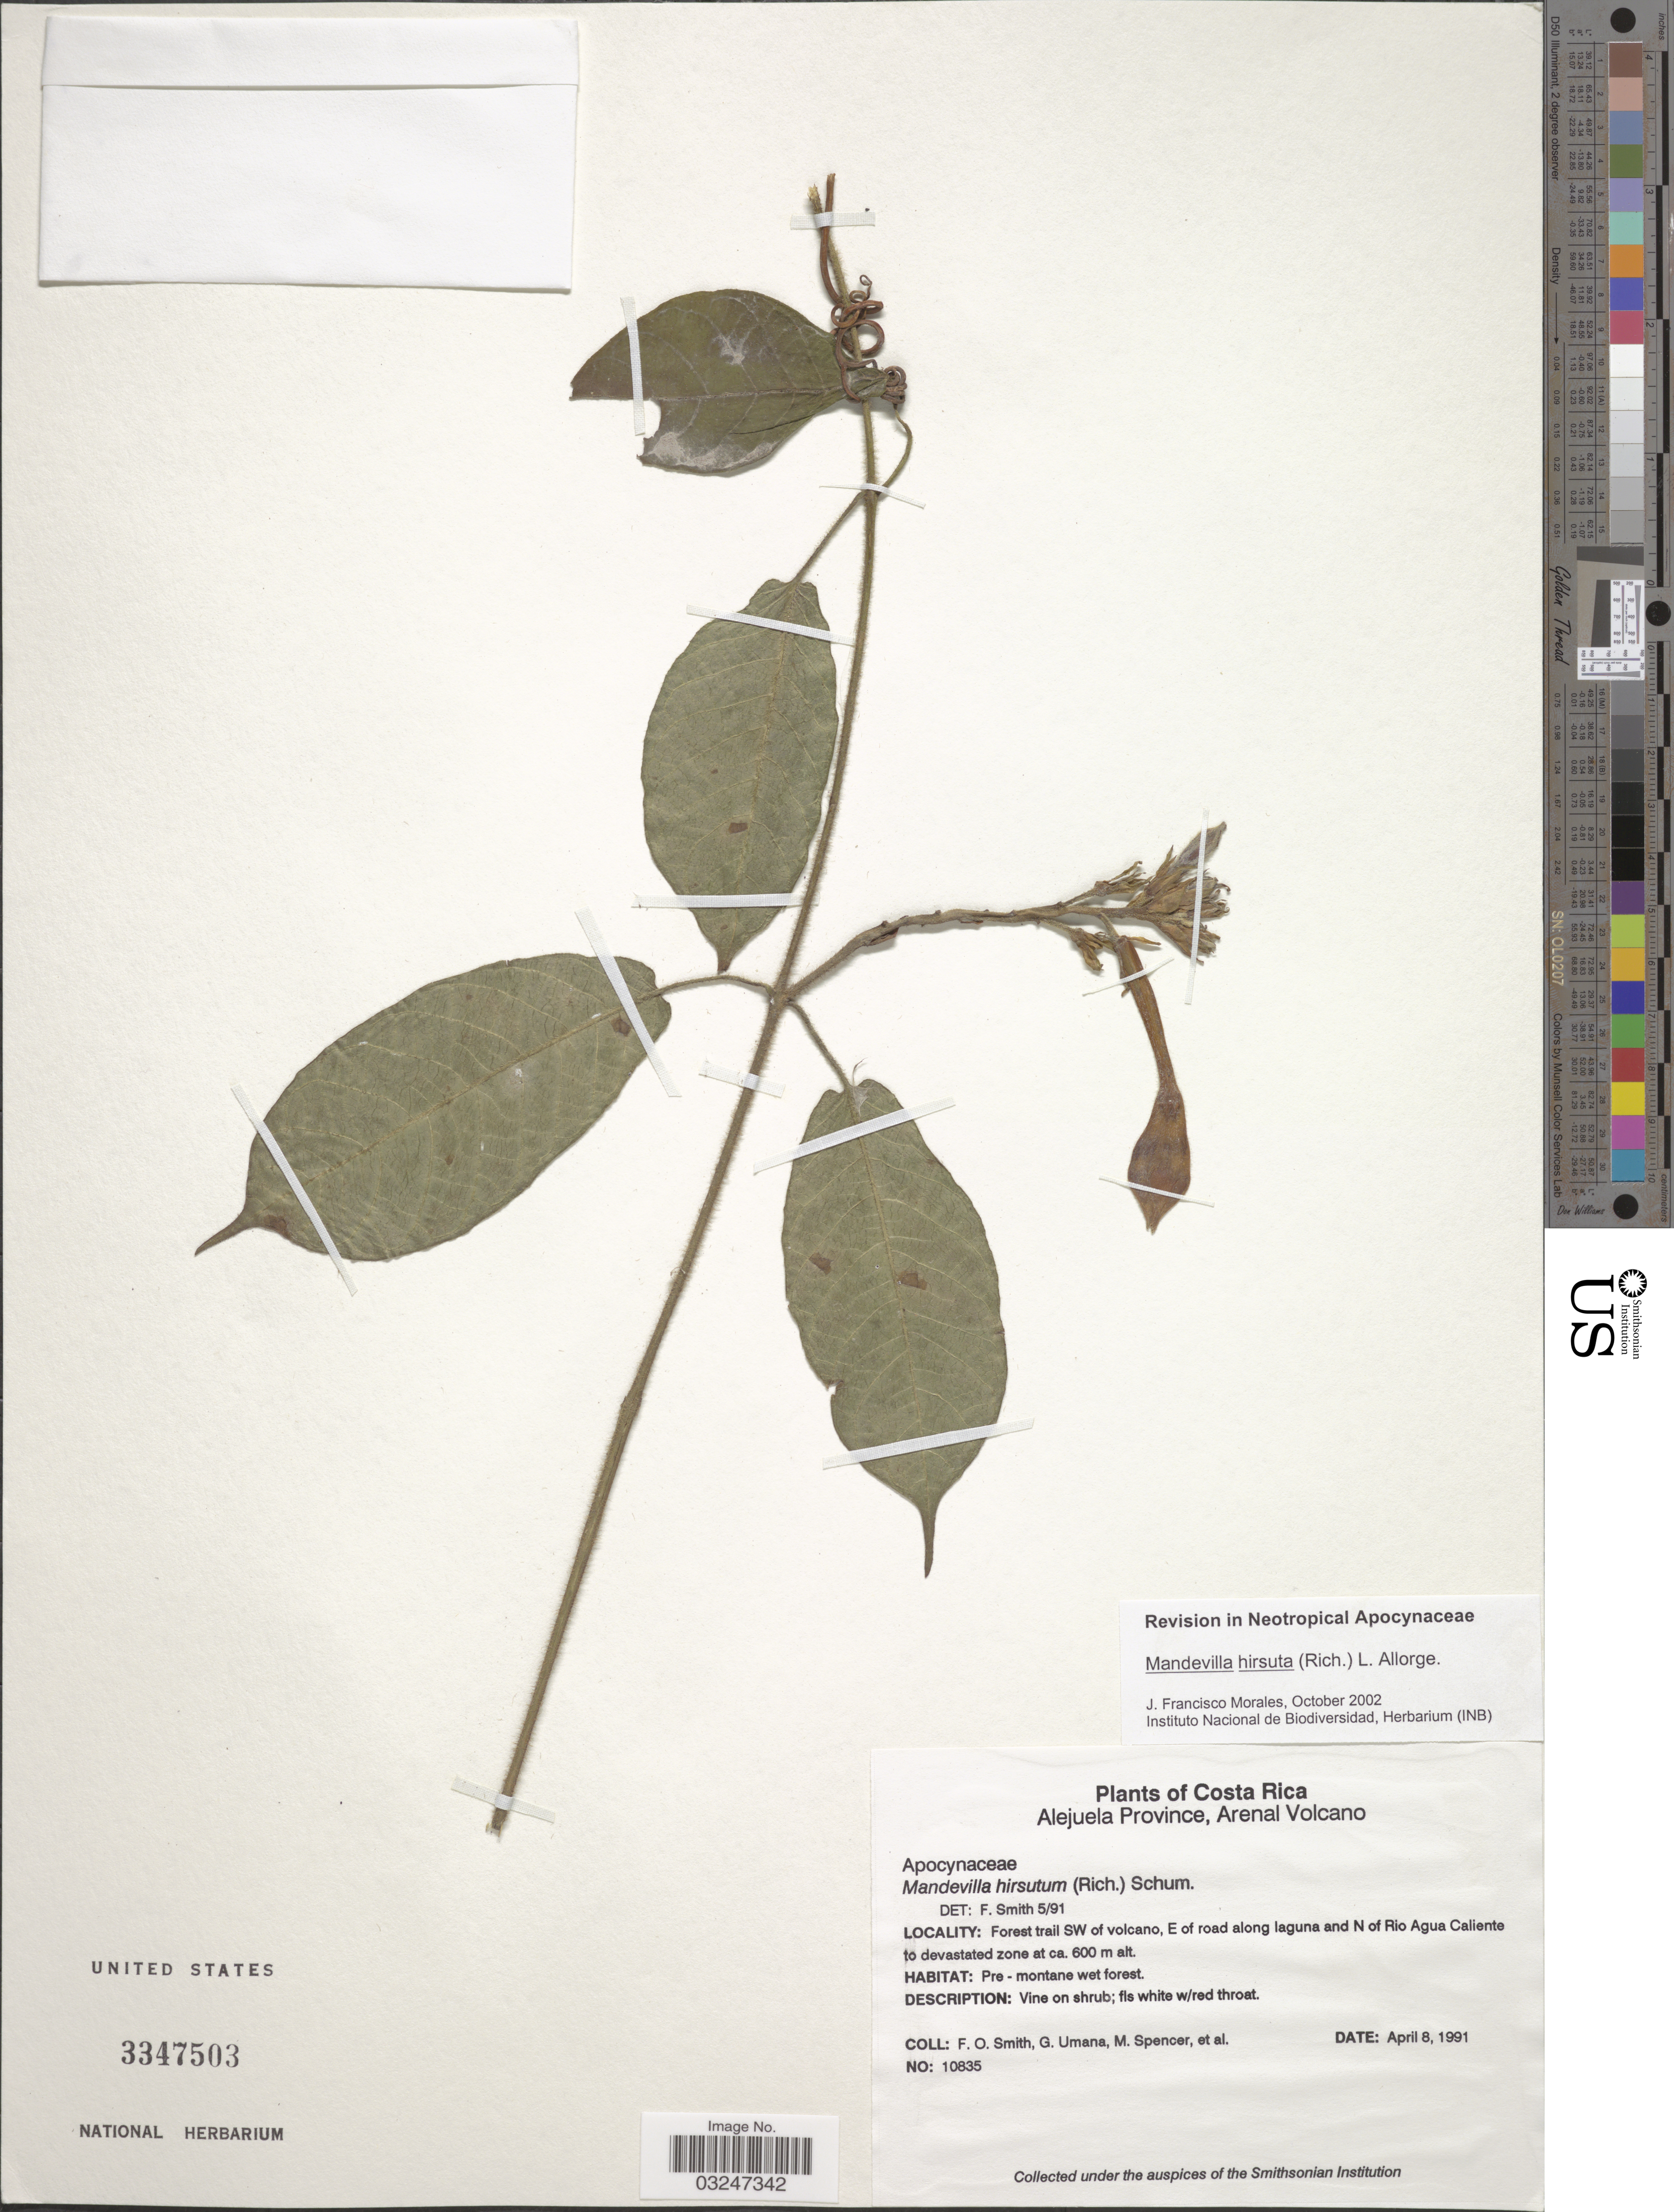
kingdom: Plantae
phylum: Tracheophyta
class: Magnoliopsida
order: Gentianales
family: Apocynaceae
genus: Mandevilla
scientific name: Mandevilla hirsuta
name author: (Rich.) K. Schum.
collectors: F. Smith, G. Umana, M. Spencer & et al.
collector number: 10835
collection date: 1991-04-08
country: Costa Rica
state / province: Alajuela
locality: Alejuela Province, Arenal Volcano. Forest trail SW of volcano, E of road along laguna and N of Rio Agua Caliente to devastated zone.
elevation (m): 600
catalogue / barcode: US 3347503